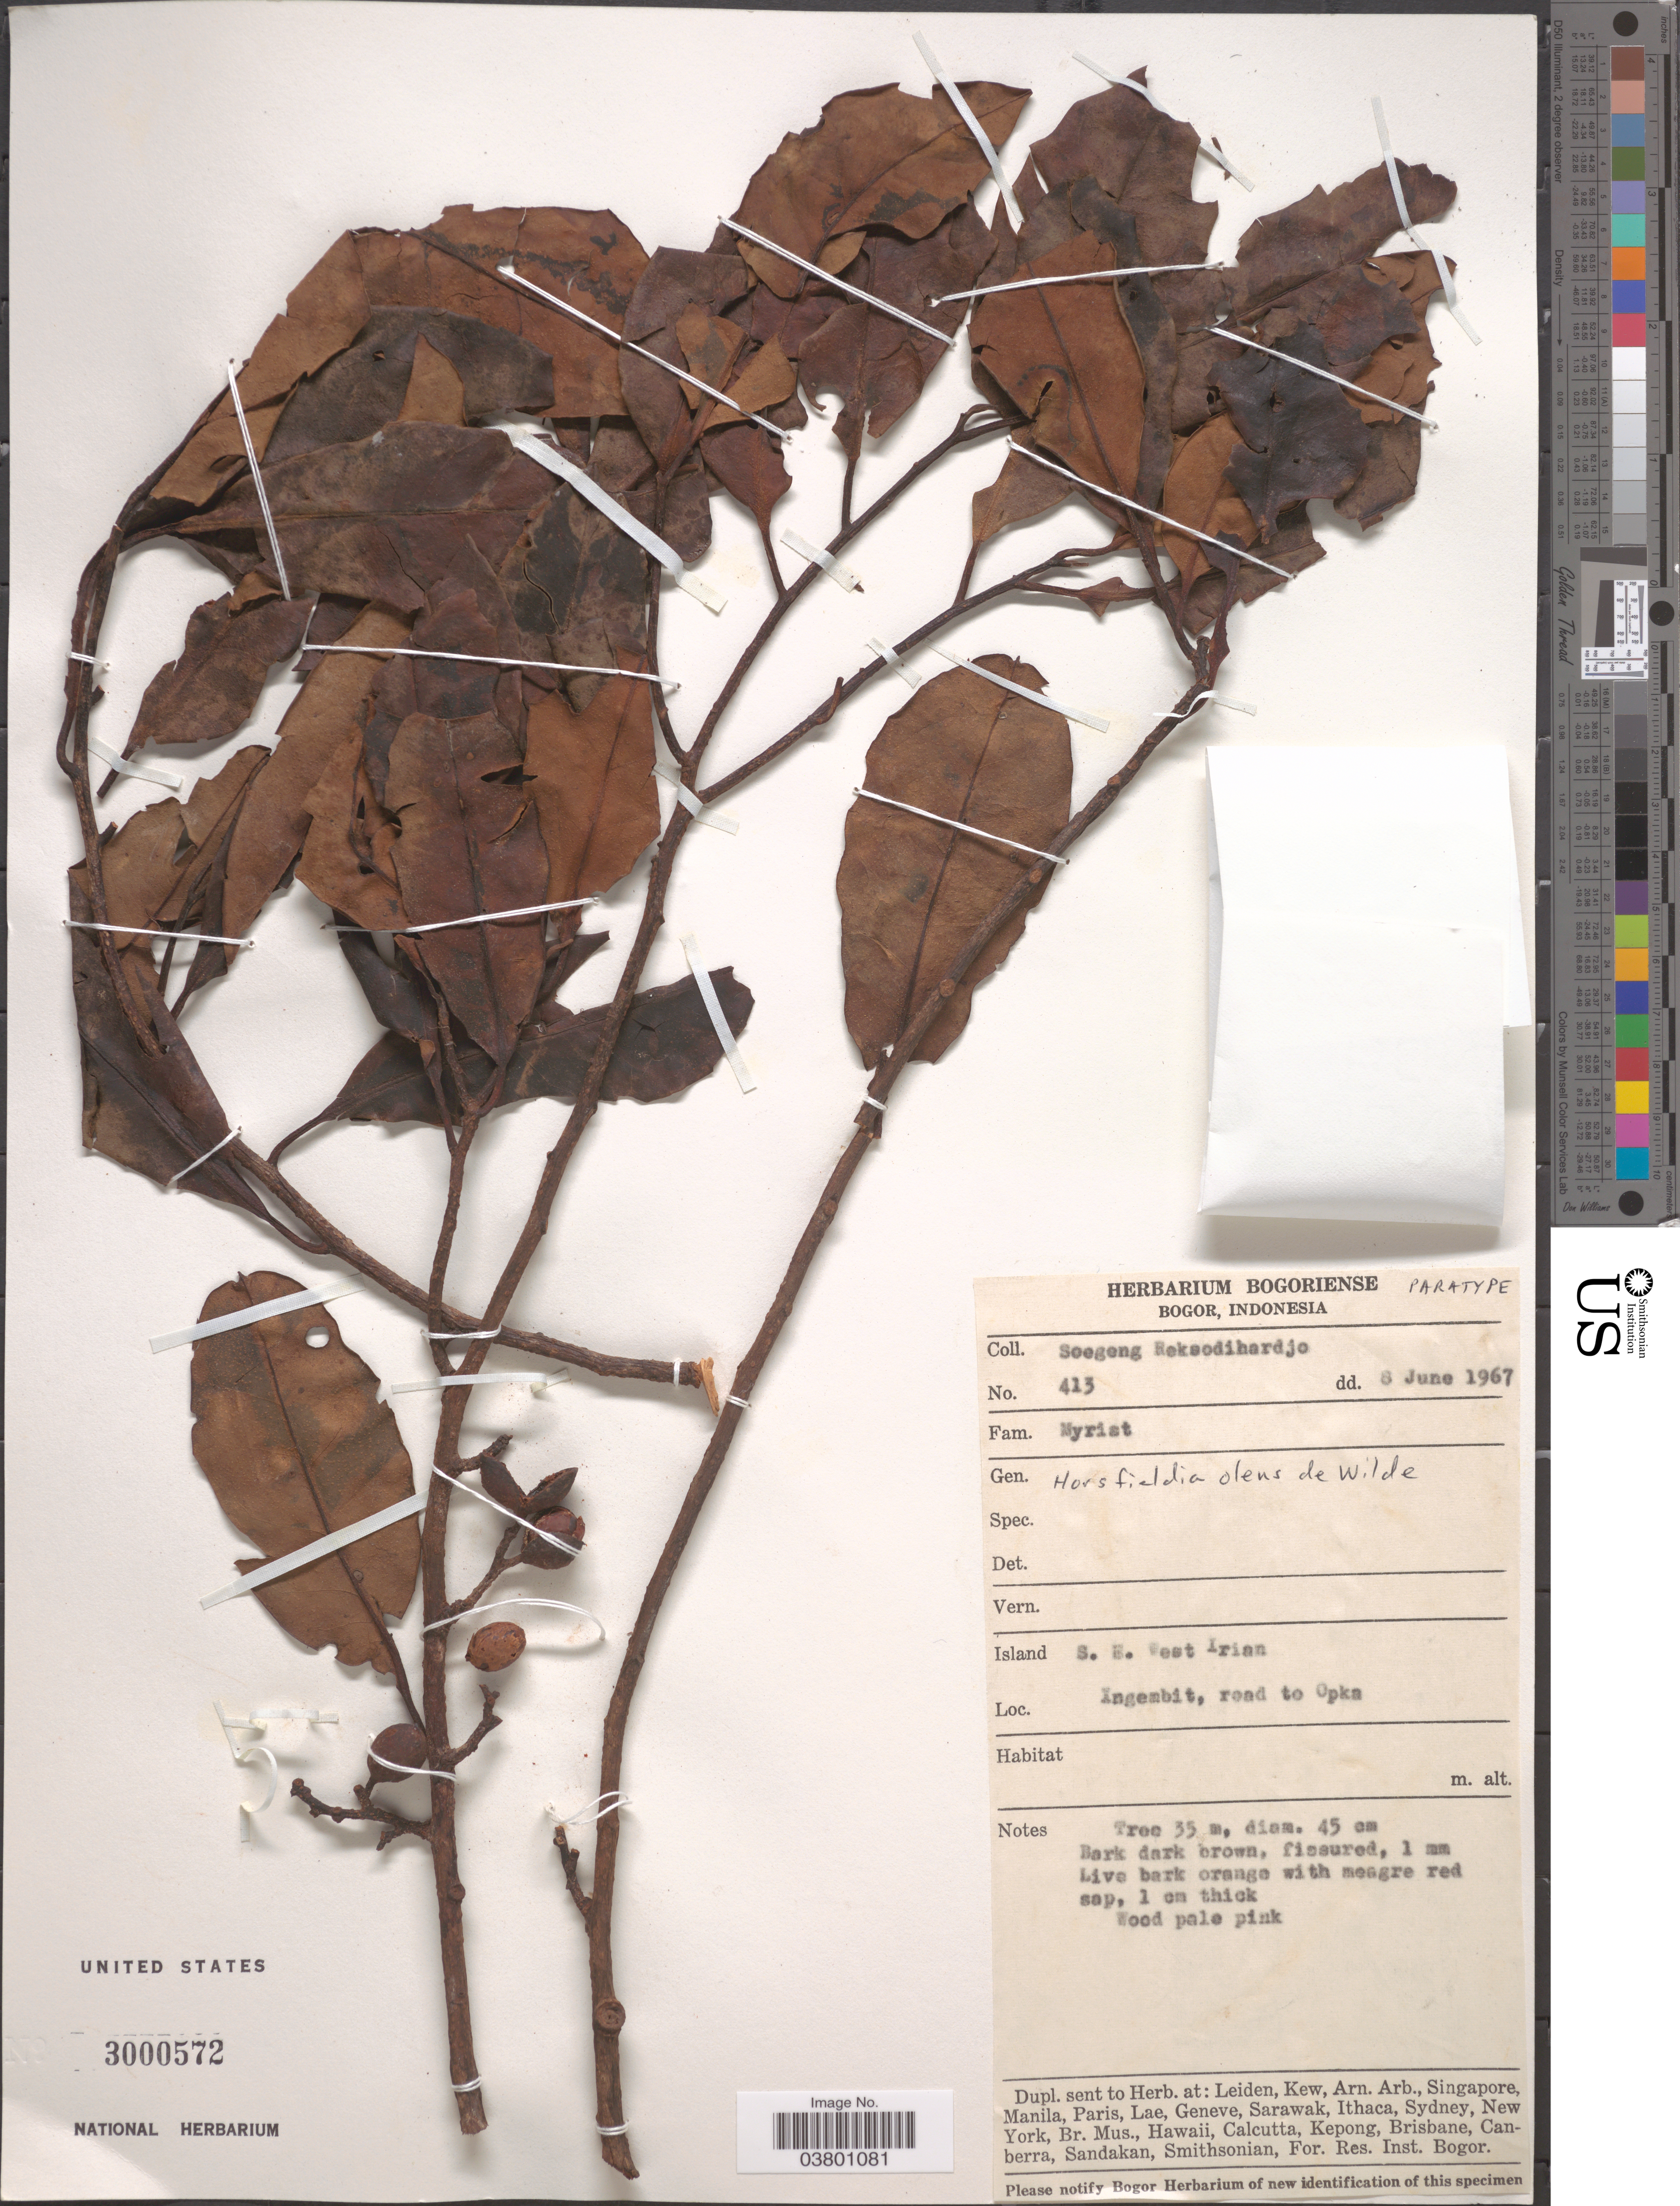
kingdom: Plantae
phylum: Tracheophyta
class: Magnoliopsida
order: Magnoliales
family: Myristicaceae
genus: Horsfieldia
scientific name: Horsfieldia palauensis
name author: Kaneh.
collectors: S. Reksodihardjo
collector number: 413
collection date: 1967-06-08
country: Indonesia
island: New Guinea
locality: Island S.E. West Irian. Ingembit, road to Opka.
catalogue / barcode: US 3000572